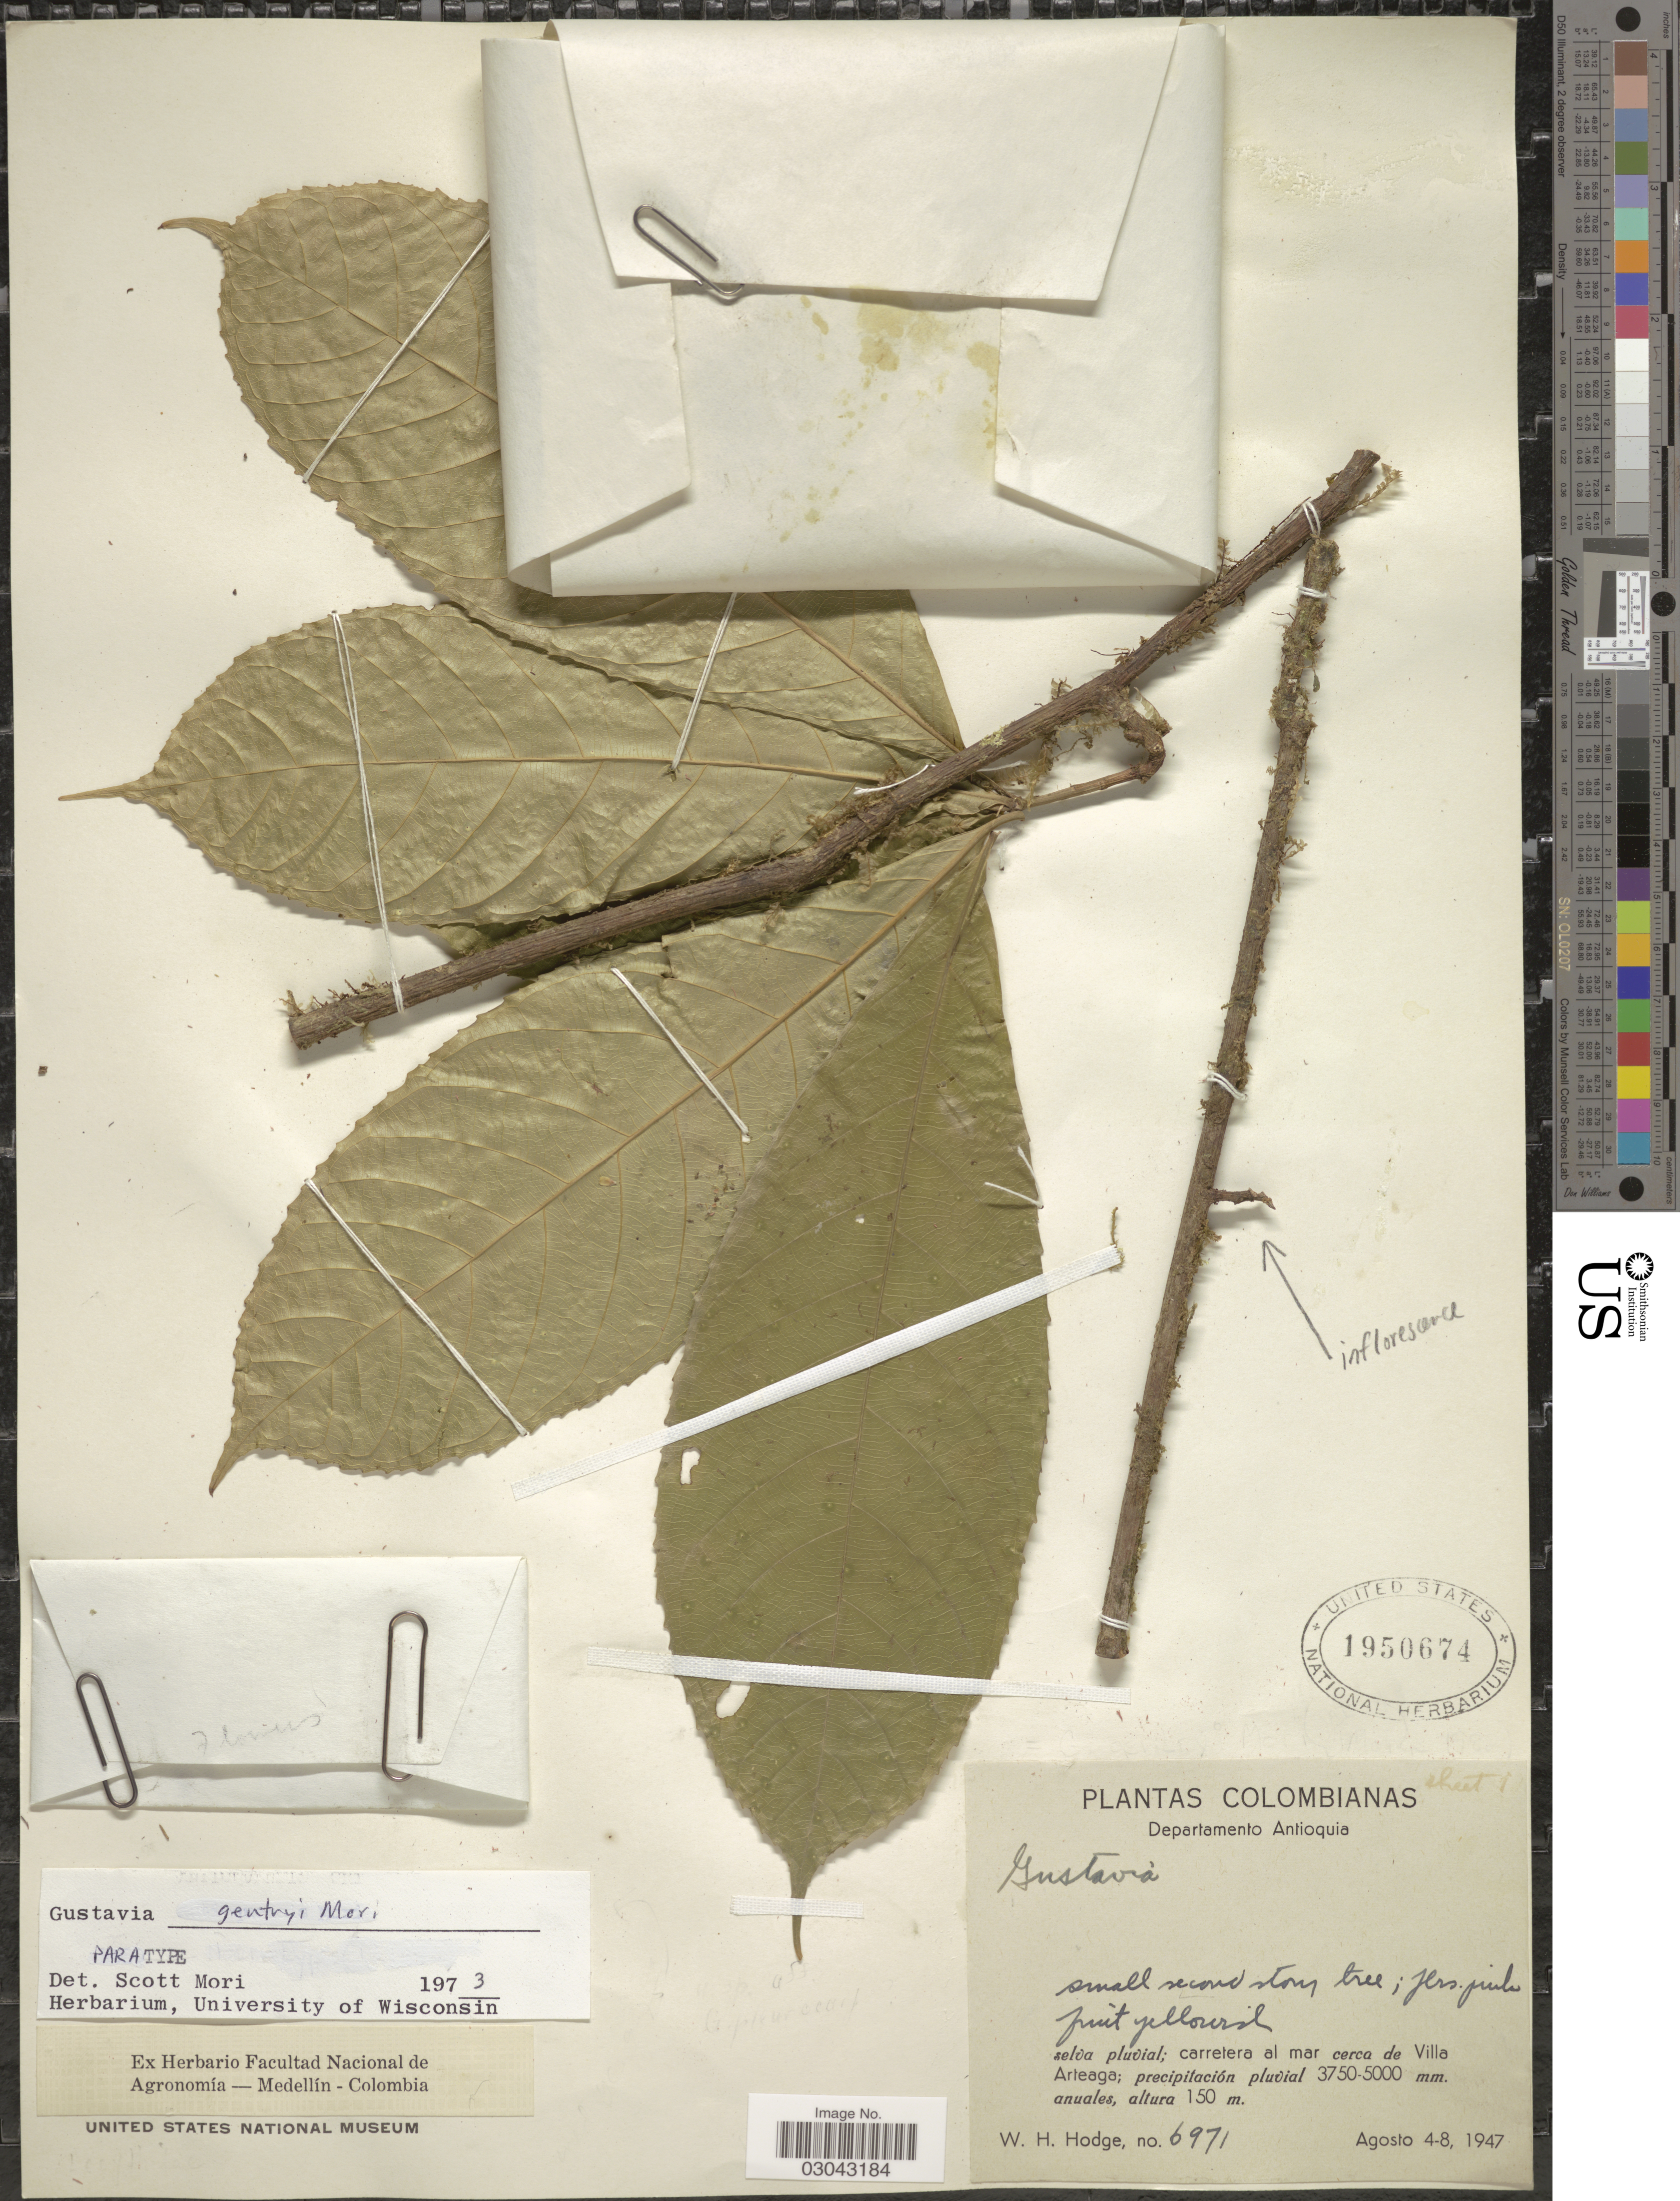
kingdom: Plantae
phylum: Tracheophyta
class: Magnoliopsida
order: Ericales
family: Lecythidaceae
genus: Gustavia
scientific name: Gustavia gentryi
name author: S.A. Mori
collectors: W. Hodge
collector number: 6971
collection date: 1947-08-04/1947-08-08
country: Colombia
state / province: Antioquia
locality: Departamento de Antioquia, carretera al mar cerca de Villa Arteaga.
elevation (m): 150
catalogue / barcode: US 1950674